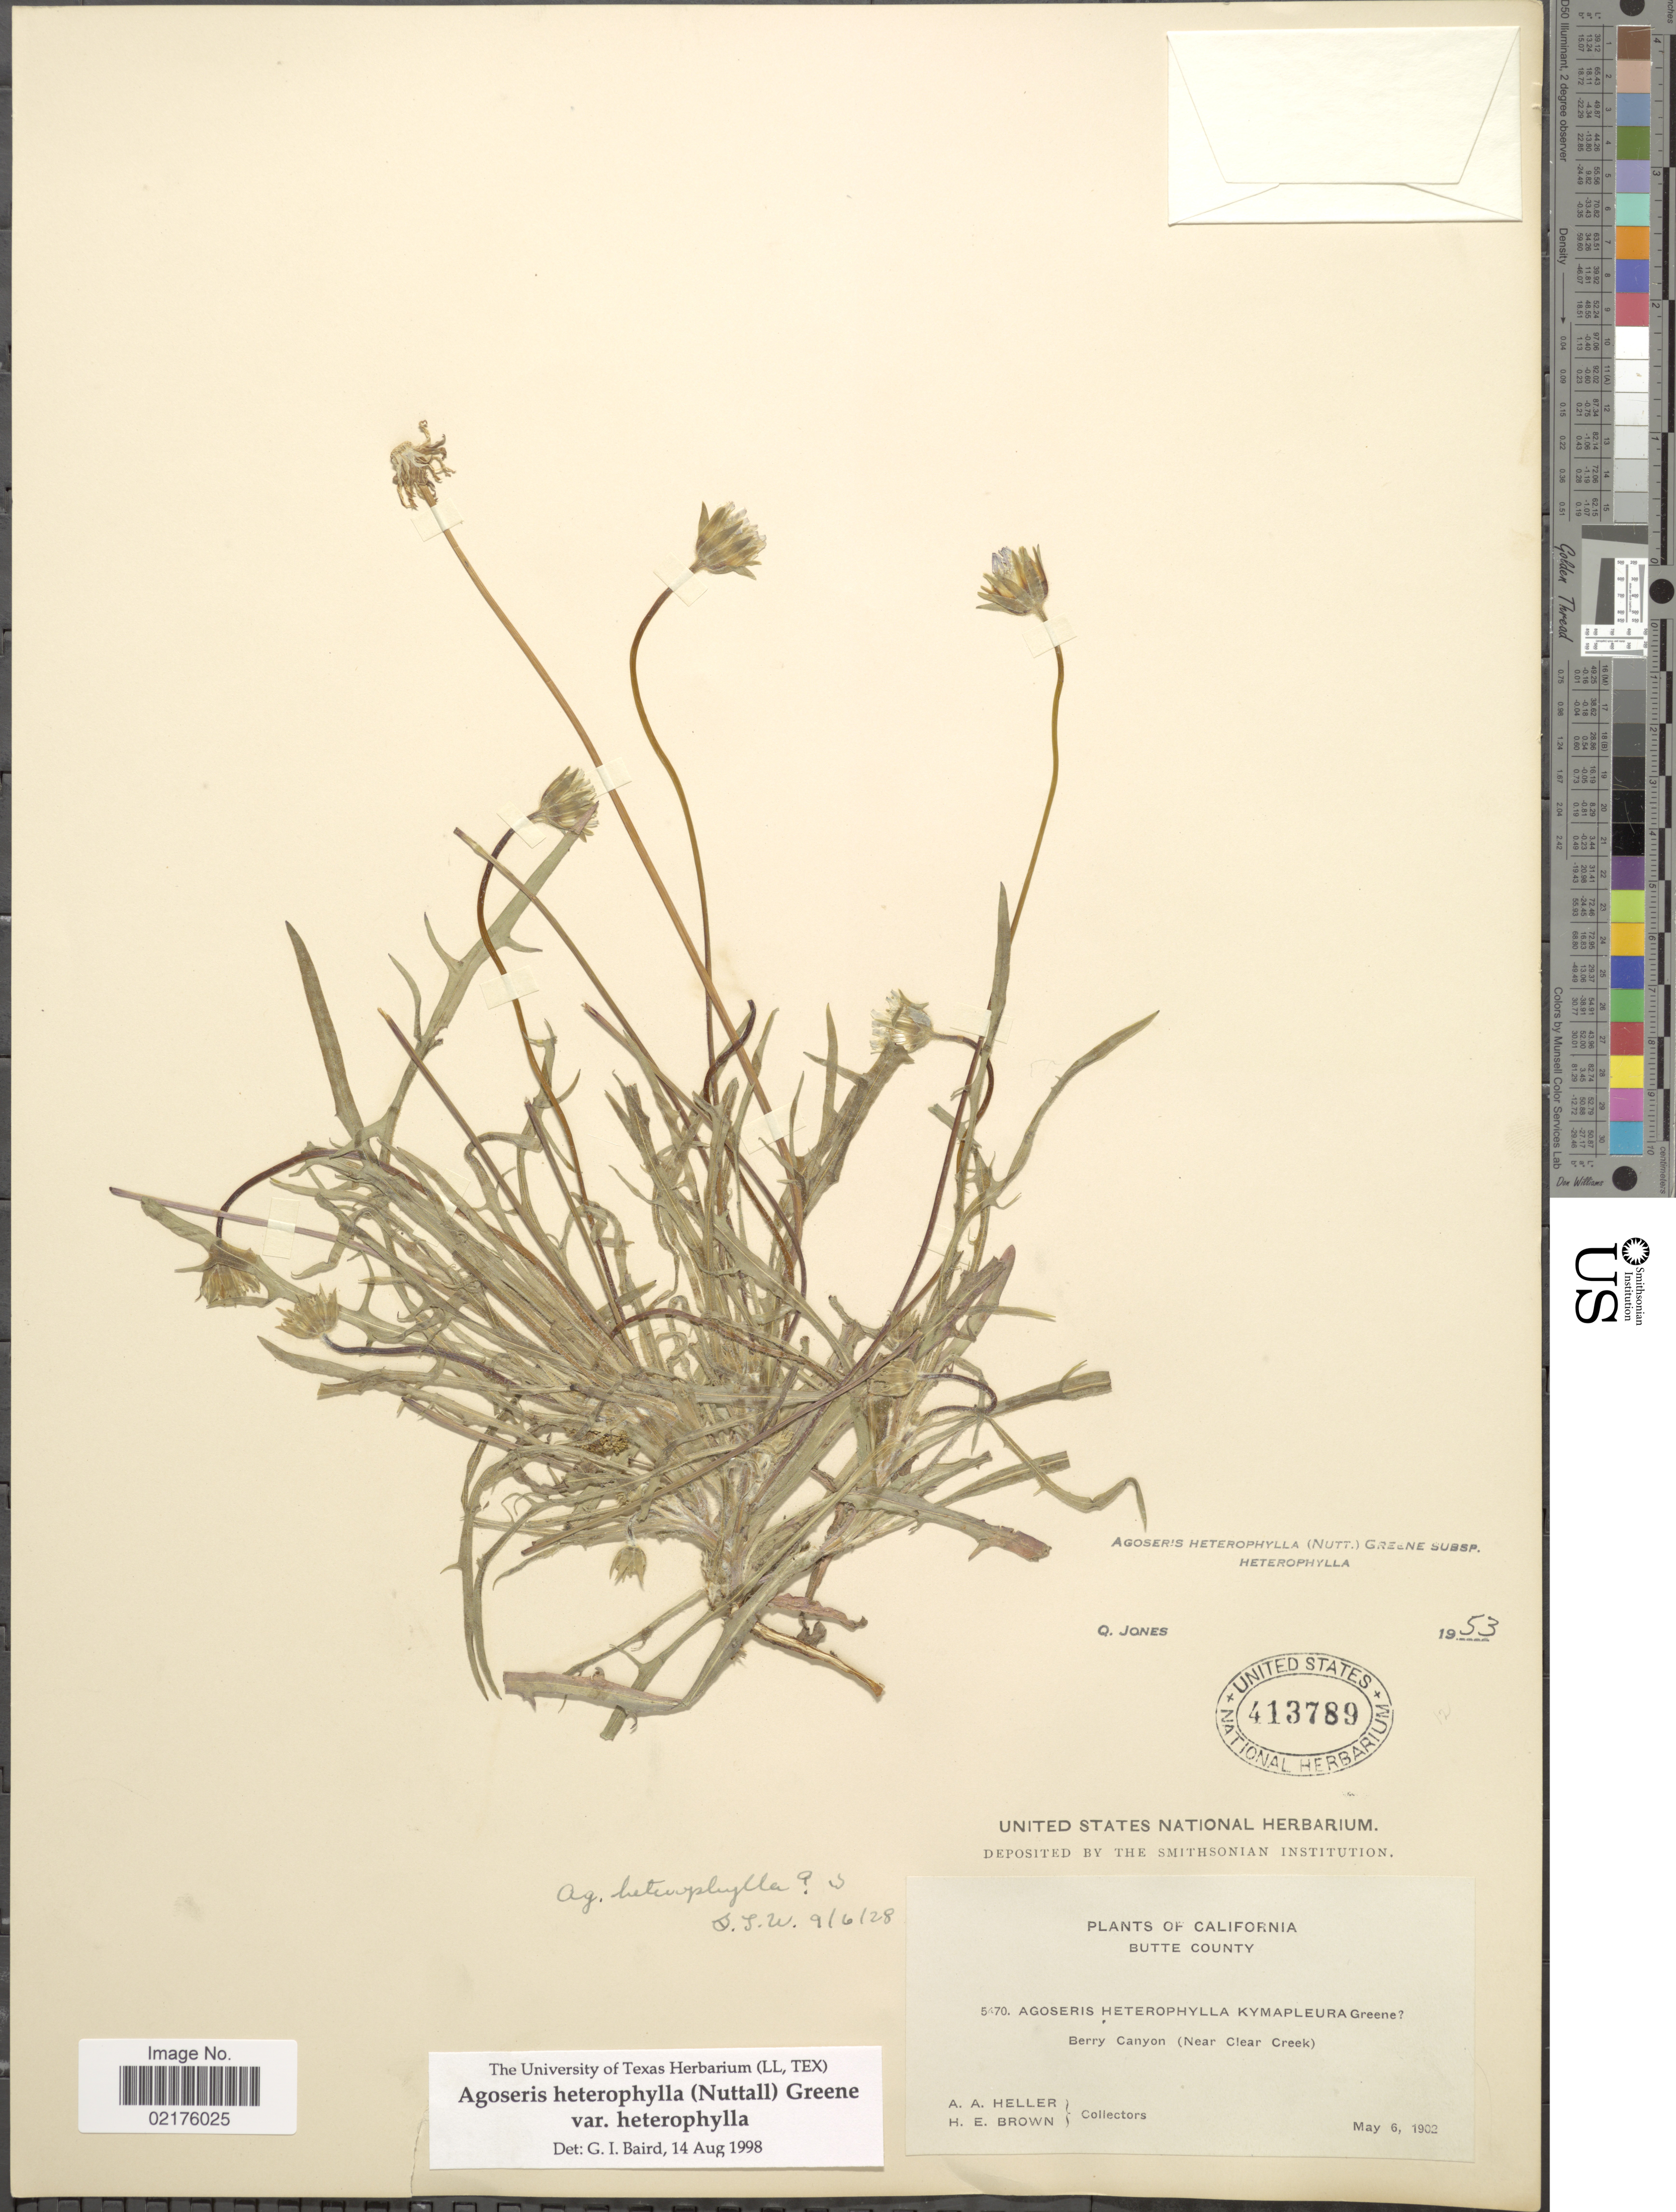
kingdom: Plantae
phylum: Tracheophyta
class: Magnoliopsida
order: Asterales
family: Asteraceae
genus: Agoseris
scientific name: Agoseris heterophylla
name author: (Nutt.) Greene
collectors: A. A. Heller & H. E. Brown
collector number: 5470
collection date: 1902-05-06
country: United States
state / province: California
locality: Butte California, Berry Canyon (Near Clear Creek)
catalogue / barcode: US 413789